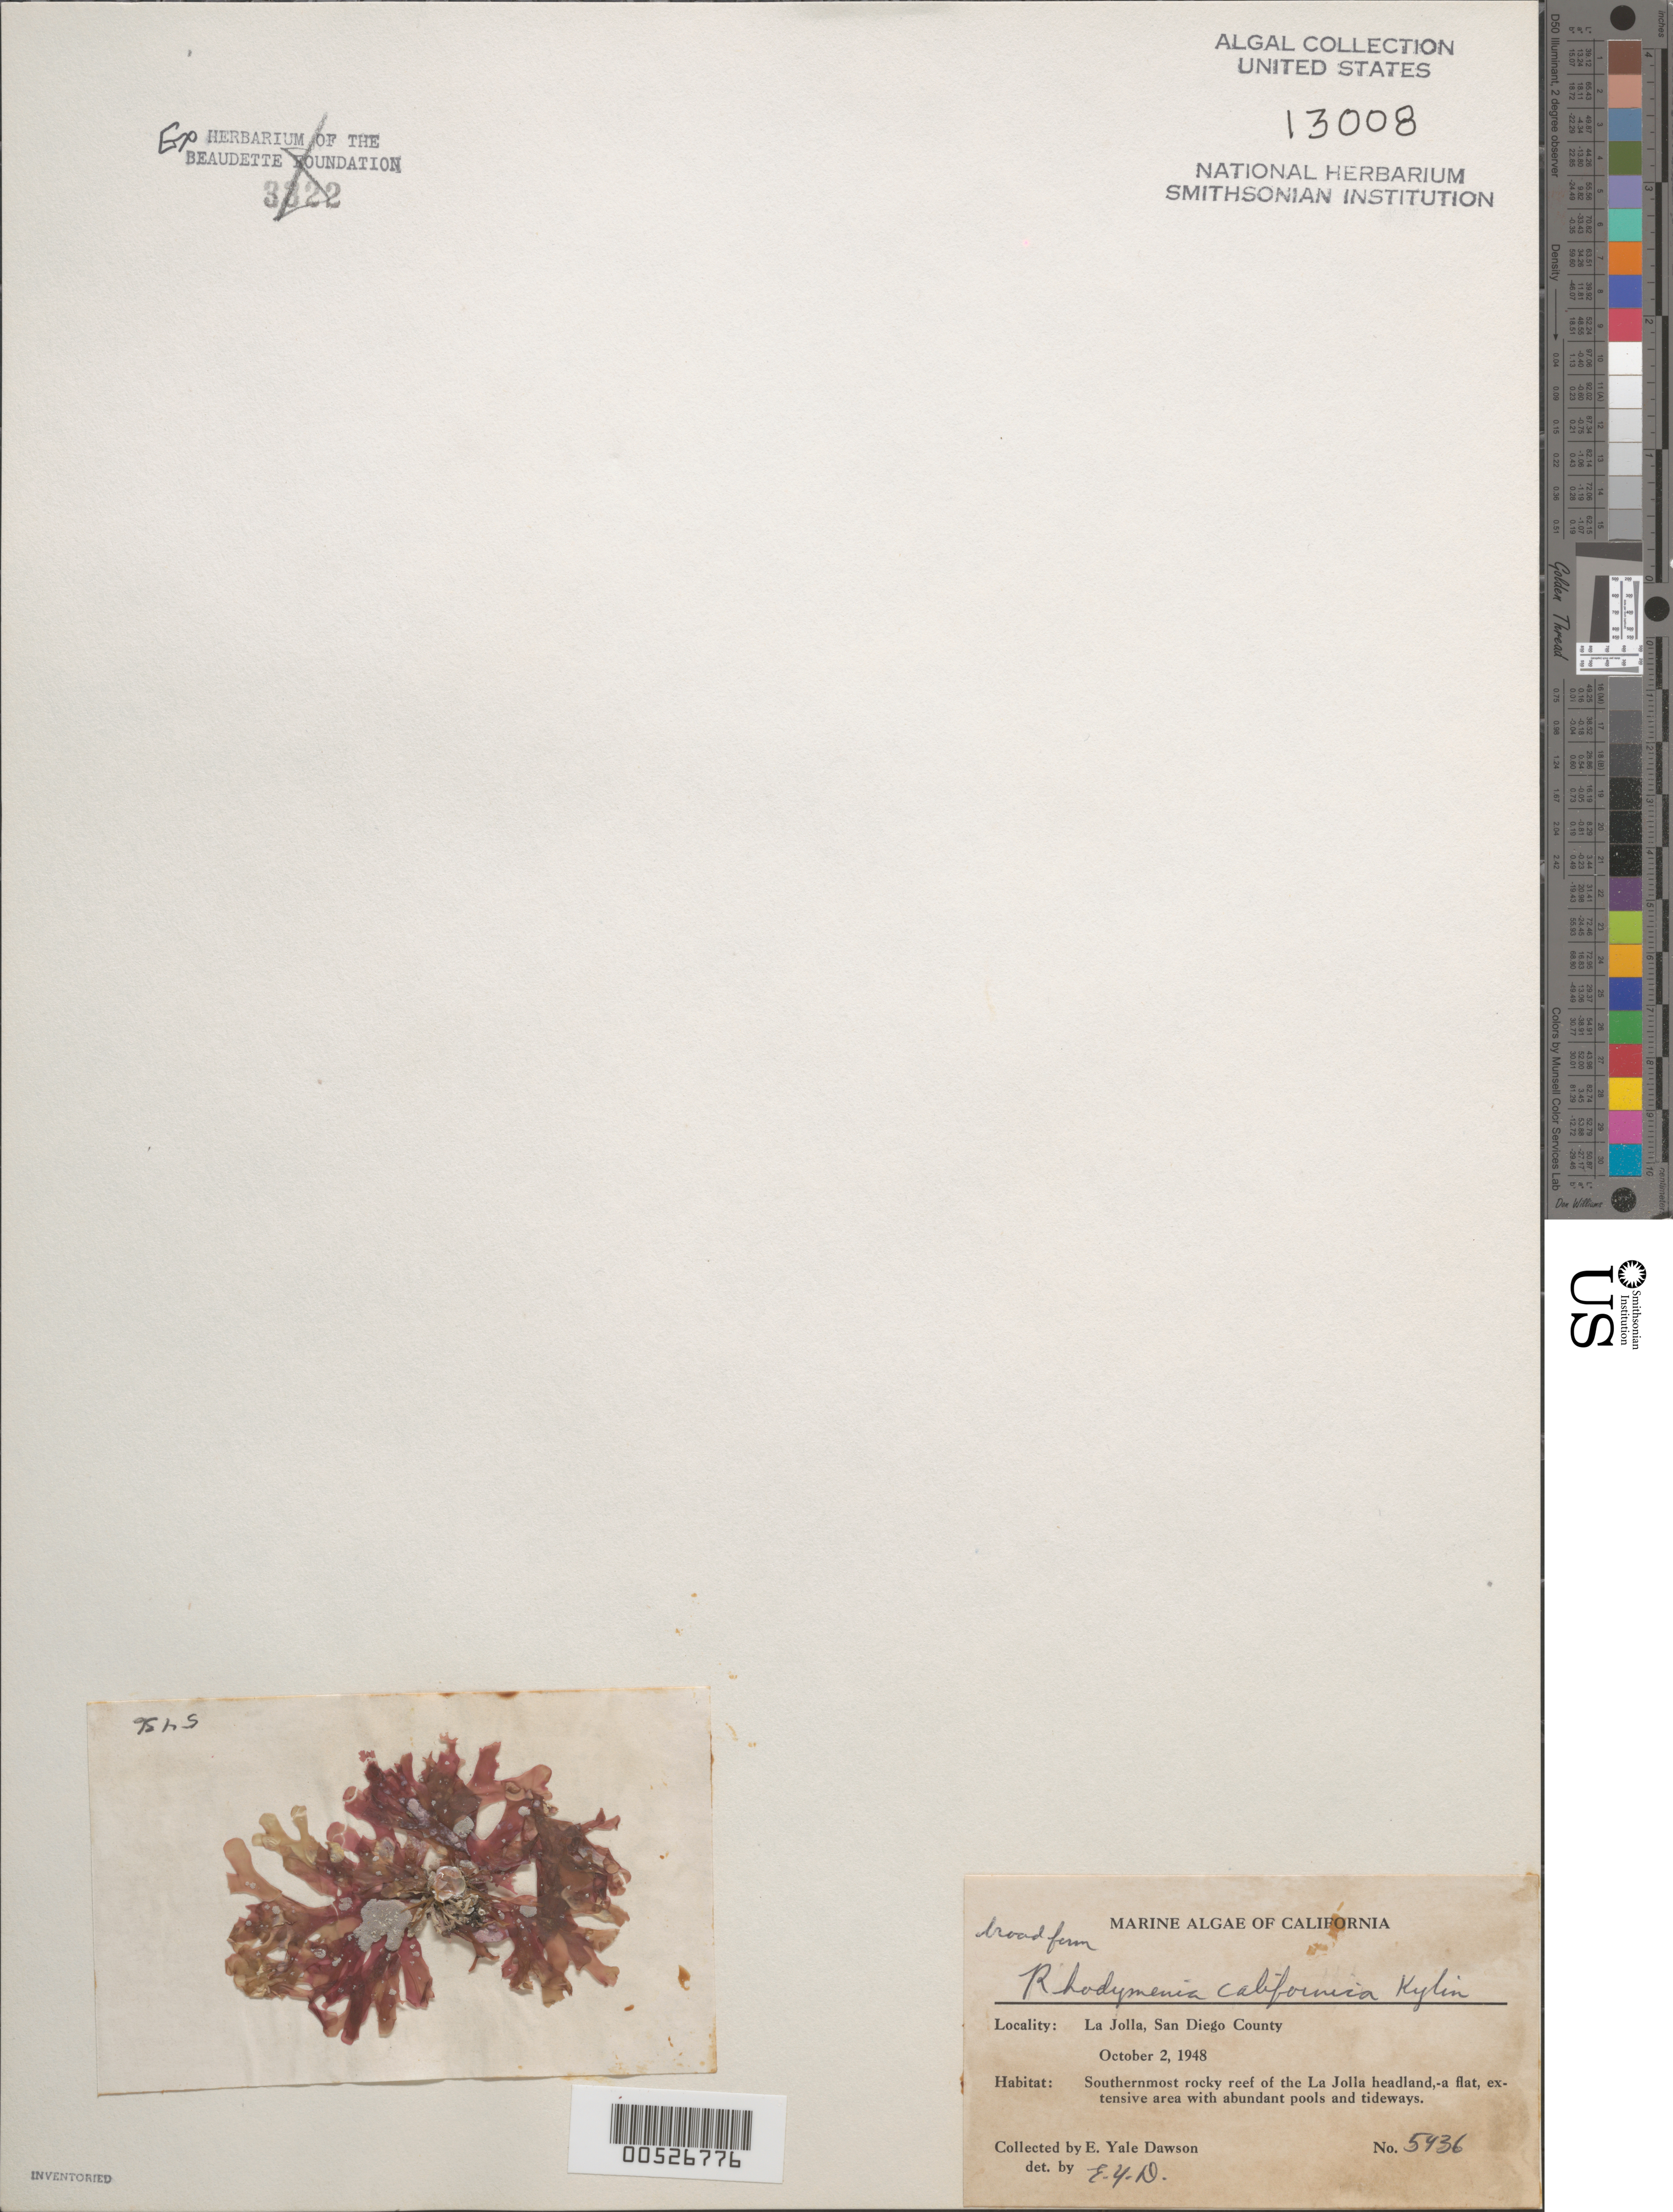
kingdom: Plantae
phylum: Rhodophyta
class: Florideophyceae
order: Rhodymeniales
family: Rhodymeniaceae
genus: Rhodymenia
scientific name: Rhodymenia californica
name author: Kylin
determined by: Dawson, E. Y.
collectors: E. Y. Dawson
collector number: EYD 5436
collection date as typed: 02 Oct 1948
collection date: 1948-10-02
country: United States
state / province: California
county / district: San Diego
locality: La Jolla, south La Jolla headland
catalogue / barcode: US 13008